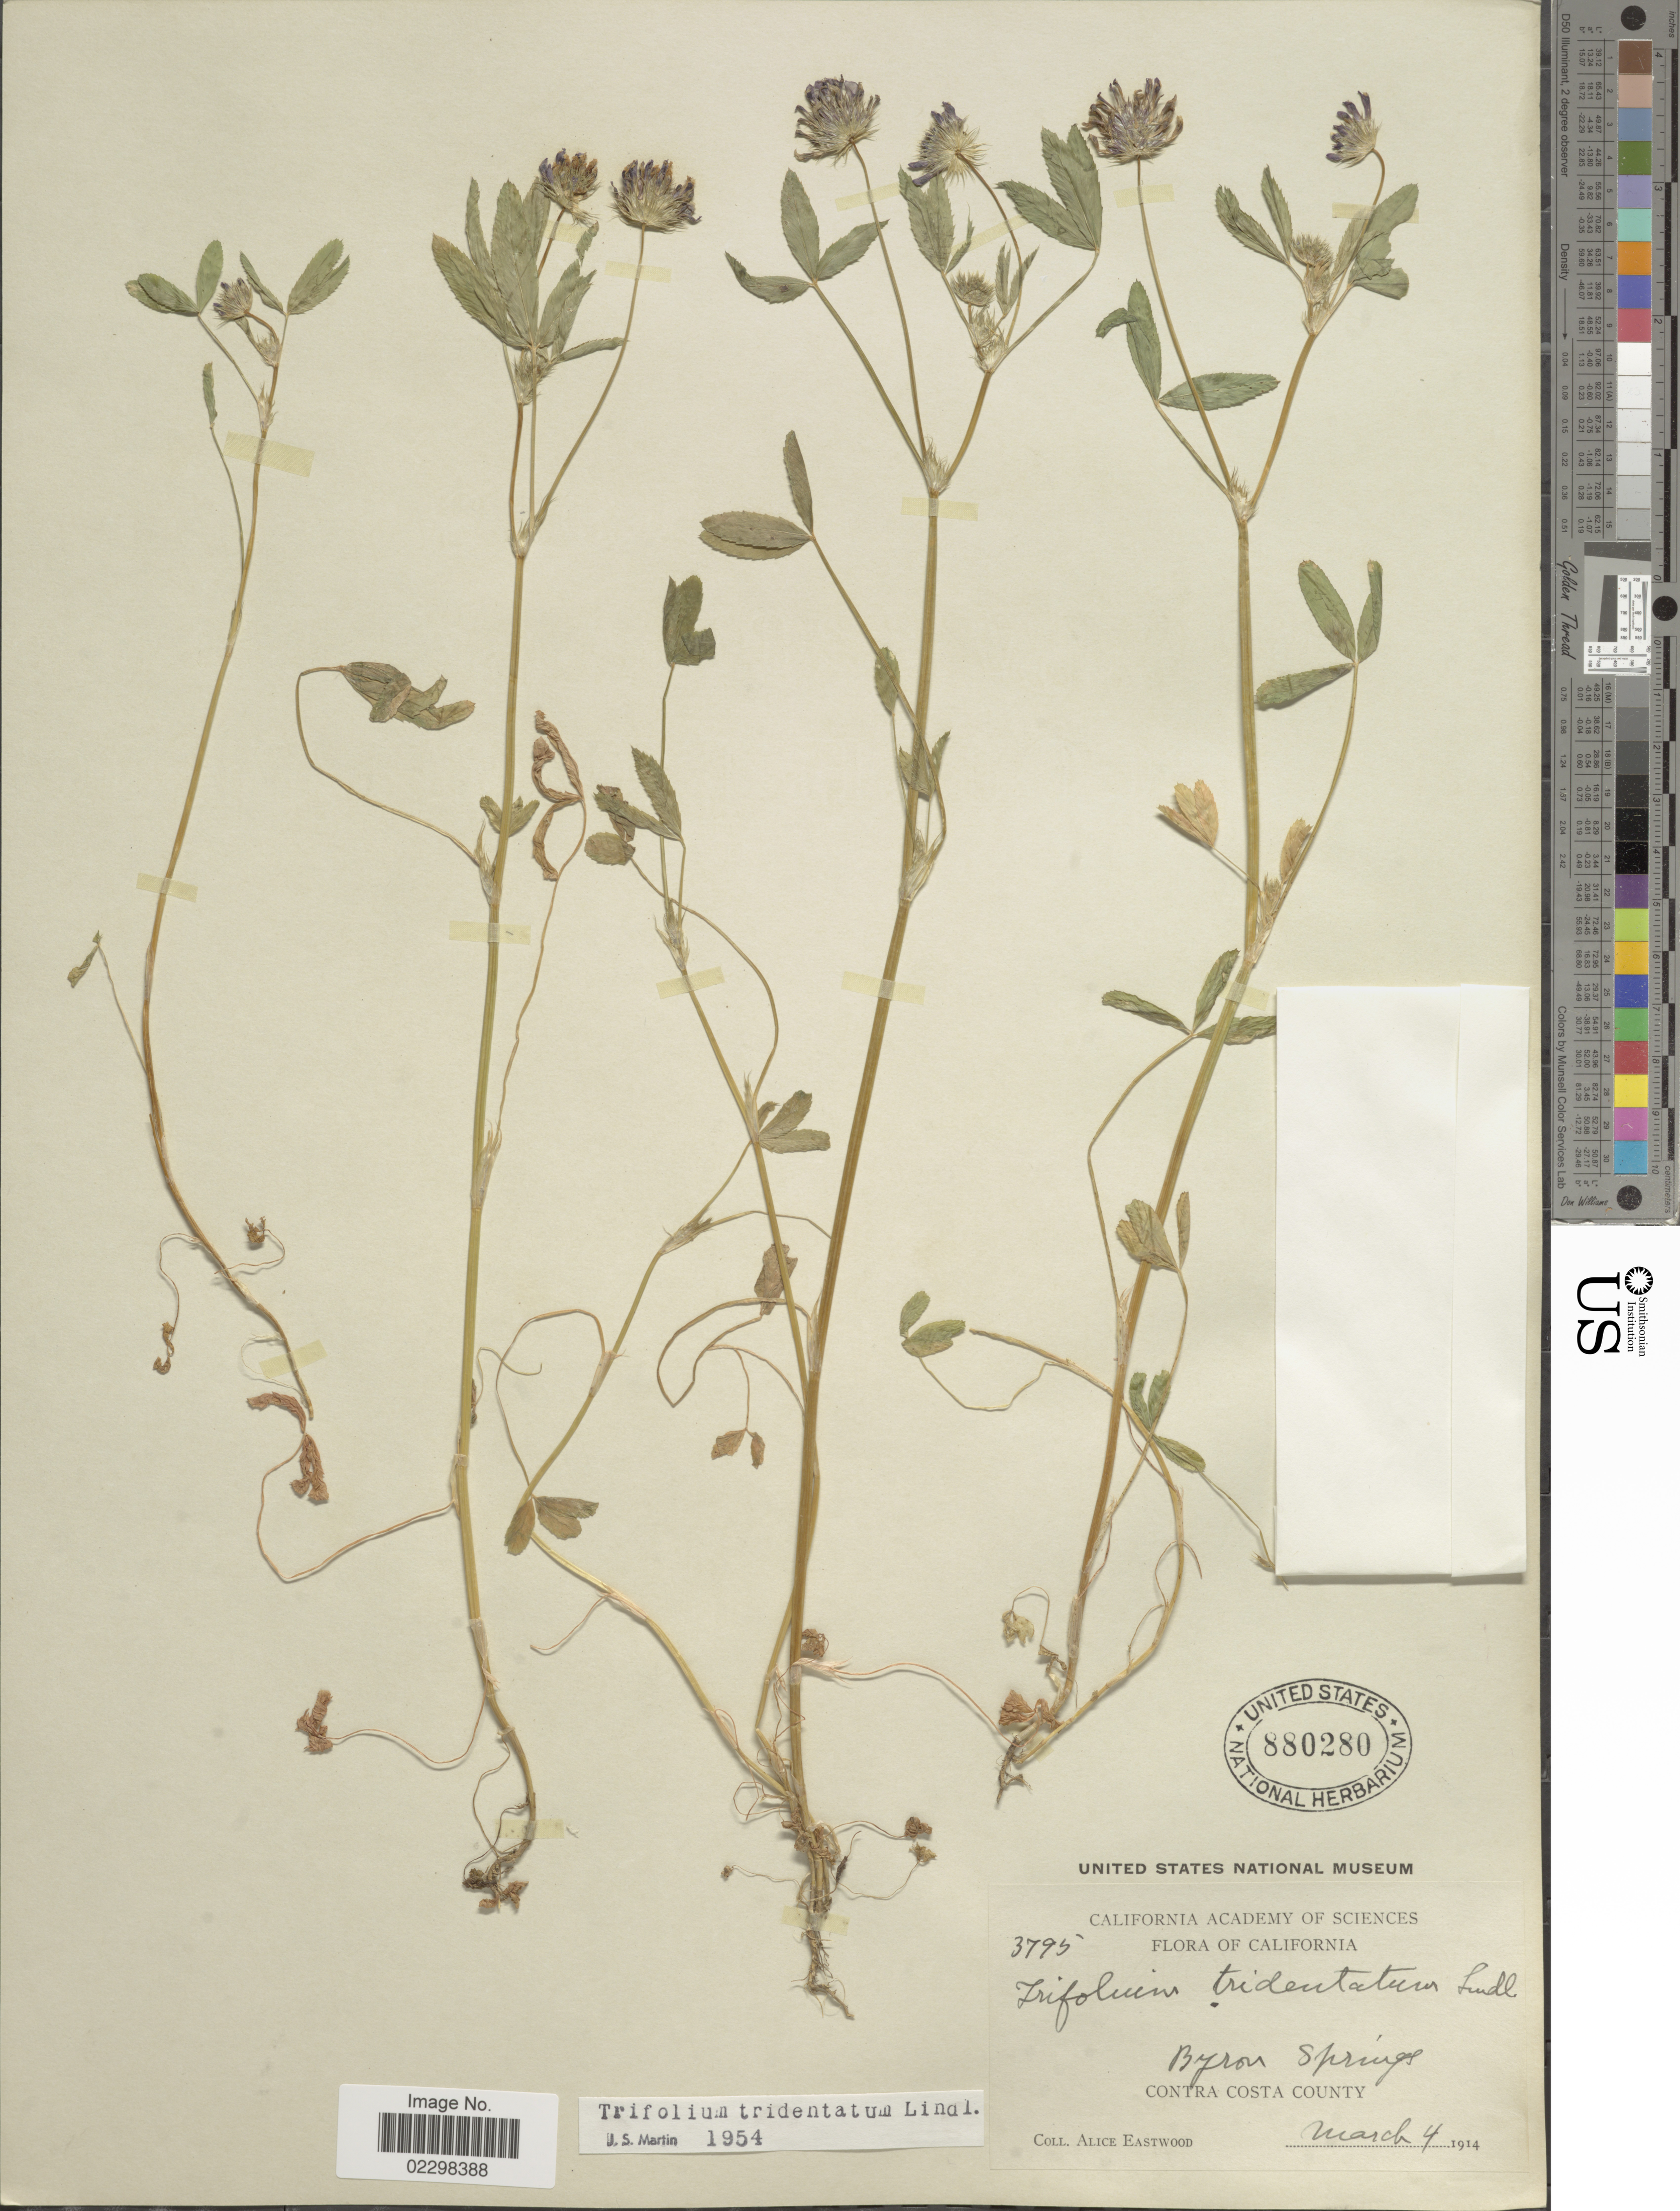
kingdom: Plantae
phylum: Tracheophyta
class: Magnoliopsida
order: Fabales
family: Fabaceae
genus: Trifolium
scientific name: Trifolium tridentatum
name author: Lindl.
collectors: A. Eastwood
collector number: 3795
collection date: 1914-03-04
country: United States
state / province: California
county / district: Contra Costa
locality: California. Contra Costa County, Byron Springs,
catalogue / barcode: US 880280